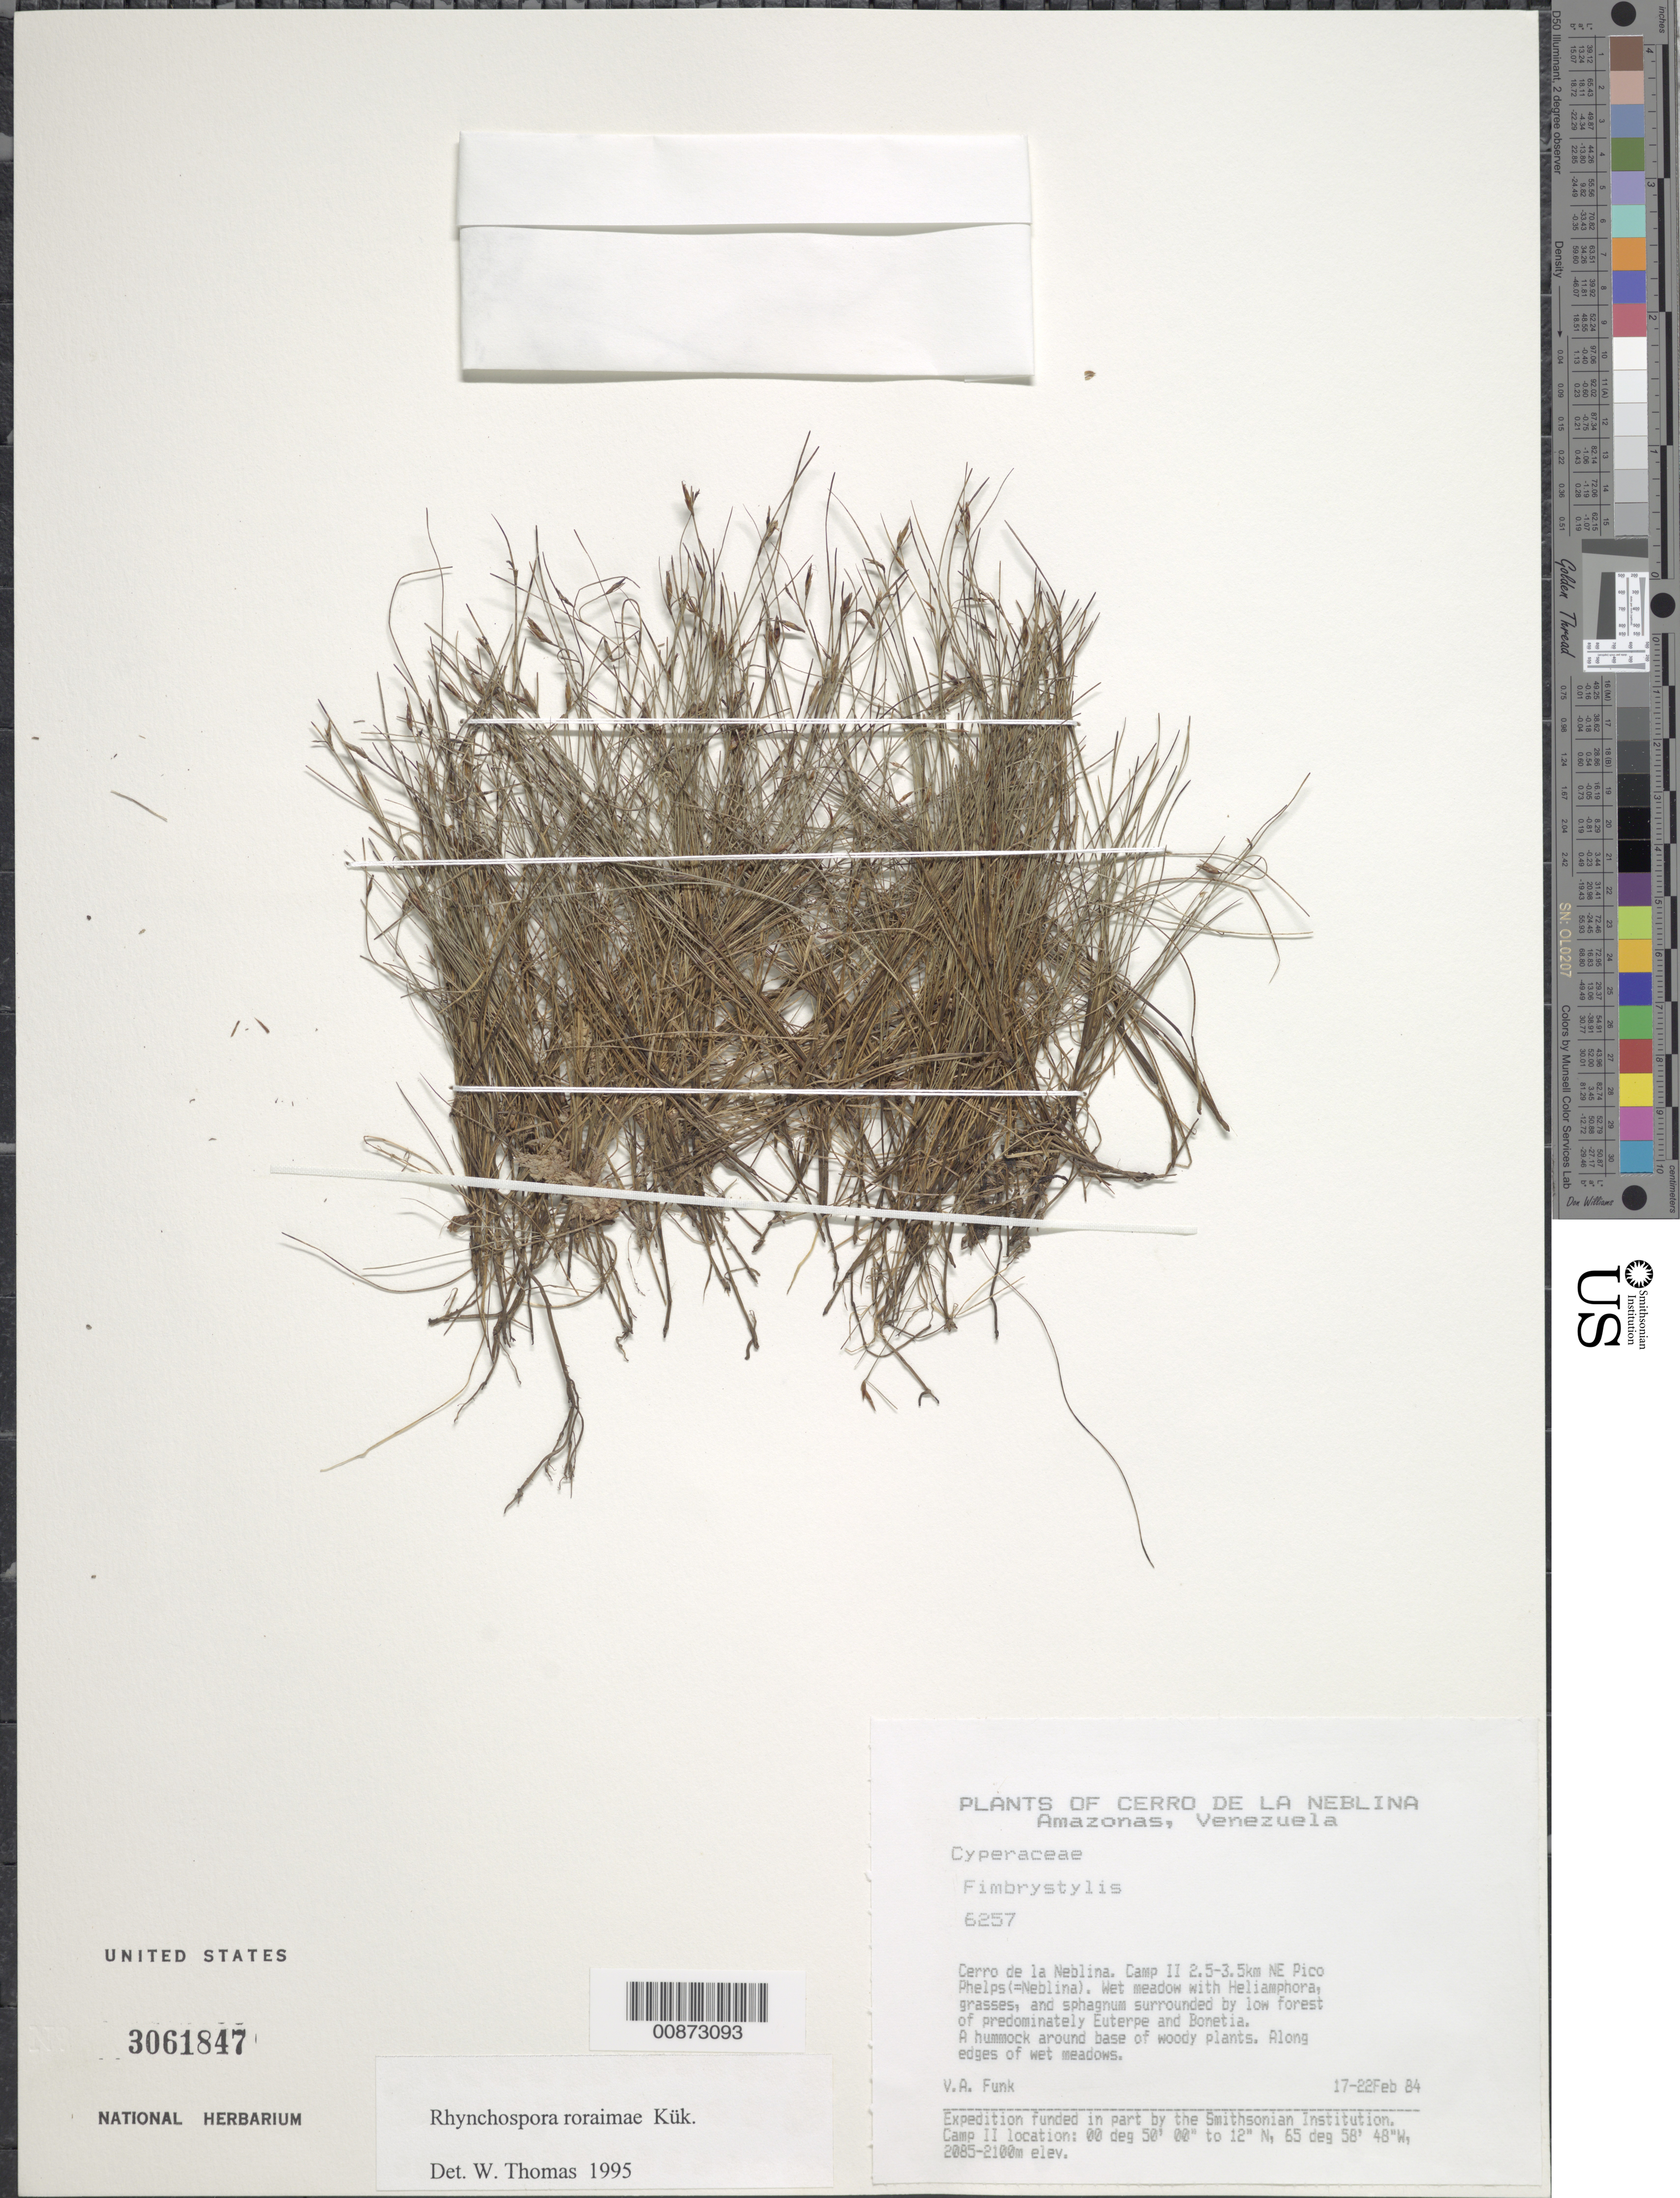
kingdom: Plantae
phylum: Tracheophyta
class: Liliopsida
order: Poales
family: Cyperaceae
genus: Rhynchospora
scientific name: Rhynchospora roraimae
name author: Kük.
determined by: Thomas, W. W., (NY), New York Botanical Garden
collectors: V. Funk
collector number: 6257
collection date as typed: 17-Feb-84 to 22-Feb-84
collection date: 1984-02-17/1984-02-22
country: Venezuela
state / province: Amazonas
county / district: Río Negro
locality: Cerro de la Neblina, NE Pico Phelps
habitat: Wet meadow of Heliamphora, grasses, sphagnum surrounded by low forest of Euterpe and Bonnetia; a hummock around base of woody plants, along wet meadow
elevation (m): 2085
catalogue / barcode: US 3061847